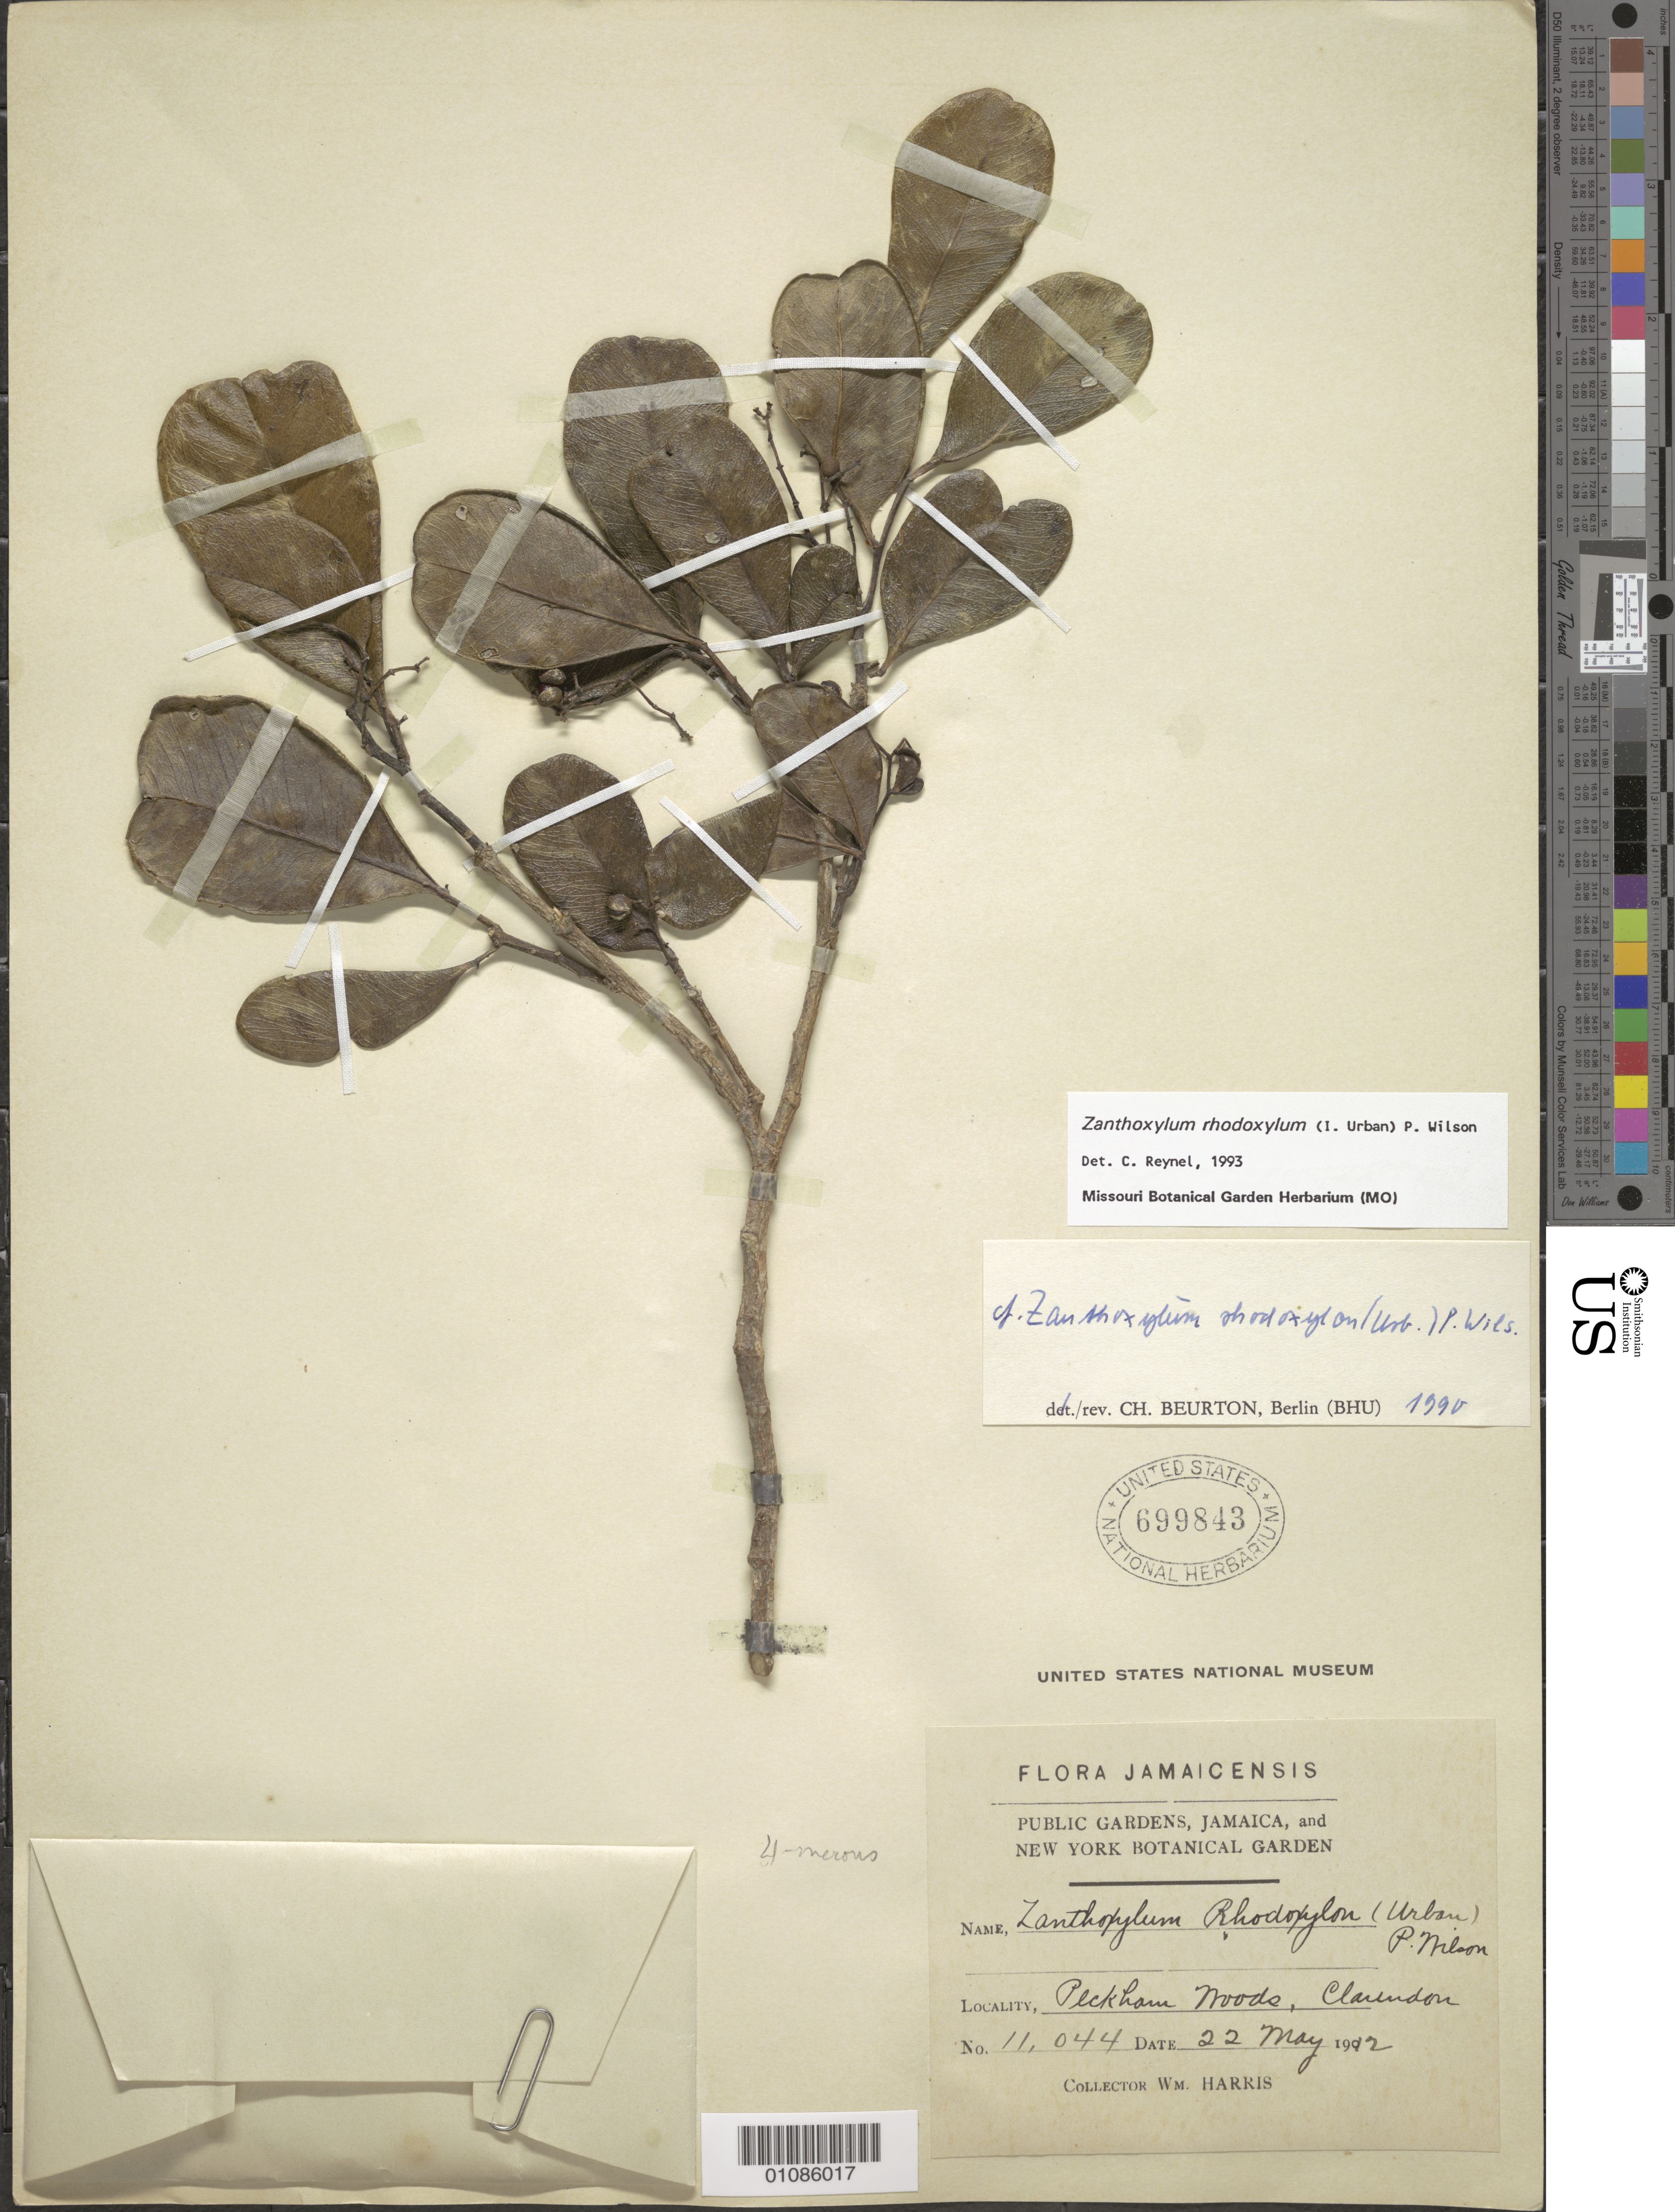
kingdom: Plantae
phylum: Tracheophyta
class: Magnoliopsida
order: Sapindales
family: Rutaceae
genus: Zanthoxylum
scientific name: Zanthoxylum rhodoxylon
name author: (Urb.) P. Wilson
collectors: W. Harris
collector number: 11044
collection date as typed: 22 May 1912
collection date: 1912-05-22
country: Jamaica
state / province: Clarendon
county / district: Peckham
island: Jamaica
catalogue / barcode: US 699843